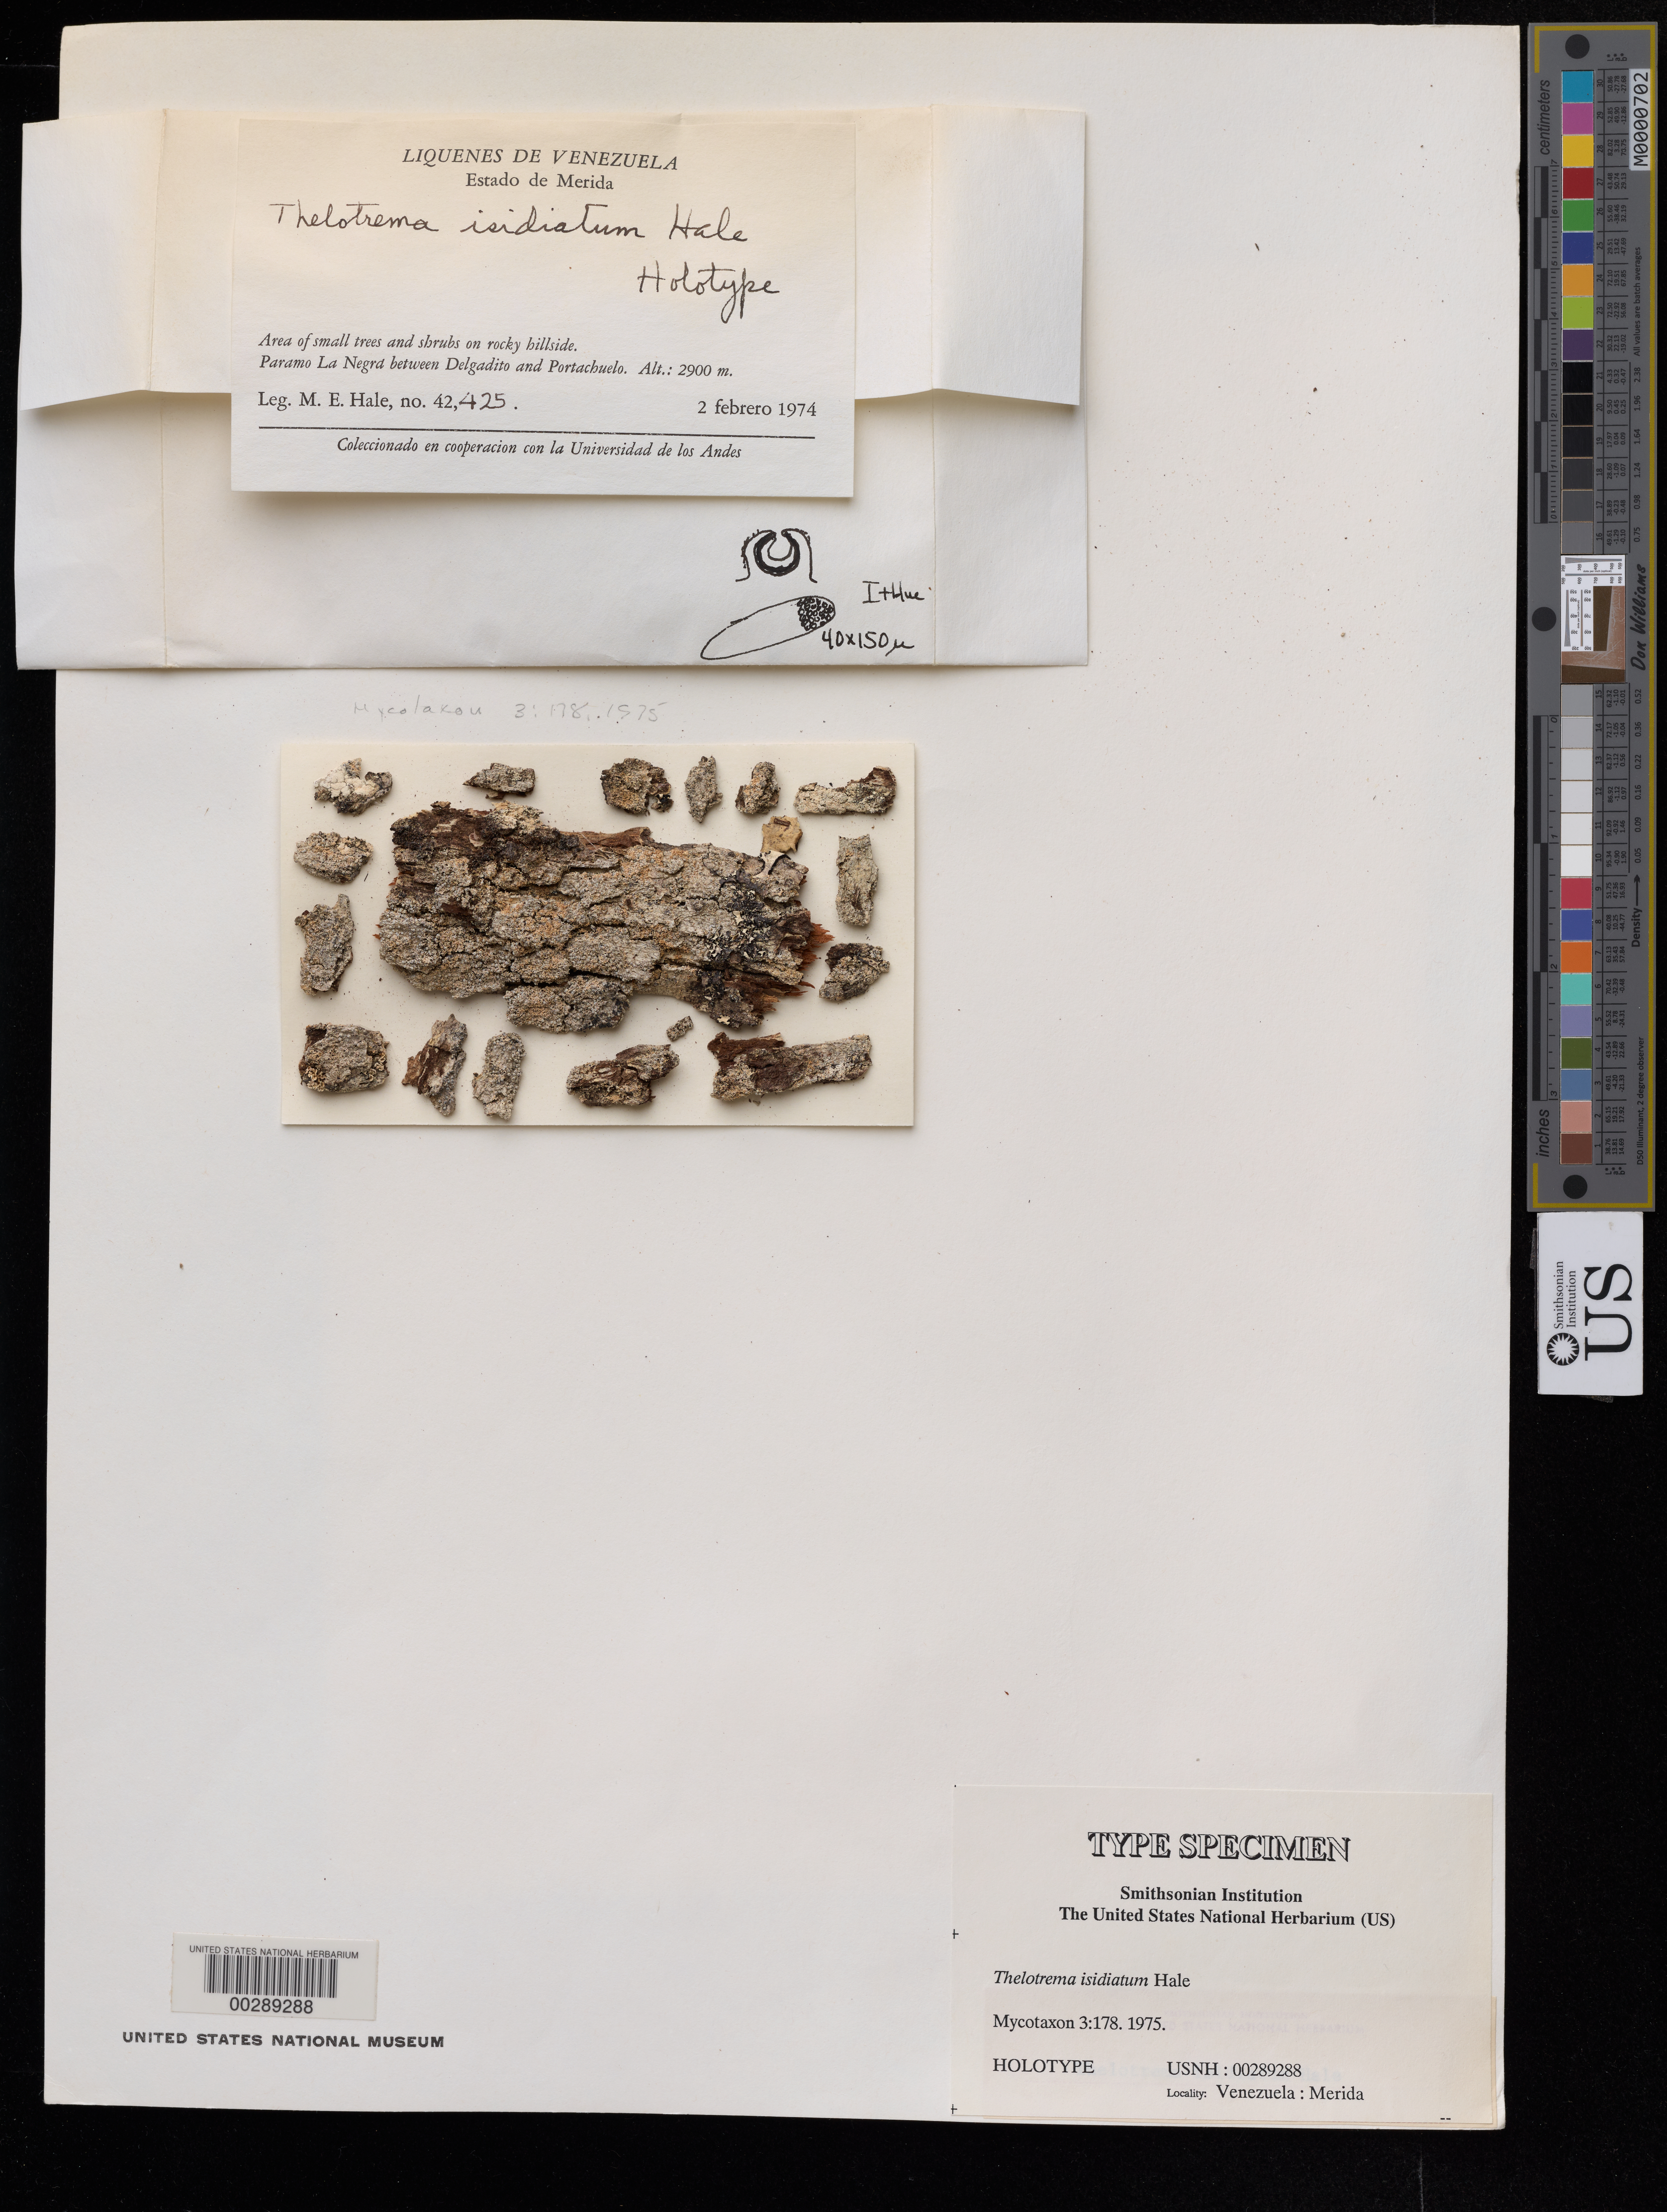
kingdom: Fungi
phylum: Ascomycota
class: Lecanoromycetes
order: Ostropales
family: Graphidaceae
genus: Thelotrema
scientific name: Thelotrema isidiatum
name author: Hale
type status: Holotype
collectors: M. Hale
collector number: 42425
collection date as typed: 02 Feb 1974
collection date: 1974-02-02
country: Venezuela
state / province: Mérida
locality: Paramo La Negra between Delgadito and Portachuelo.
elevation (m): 2900